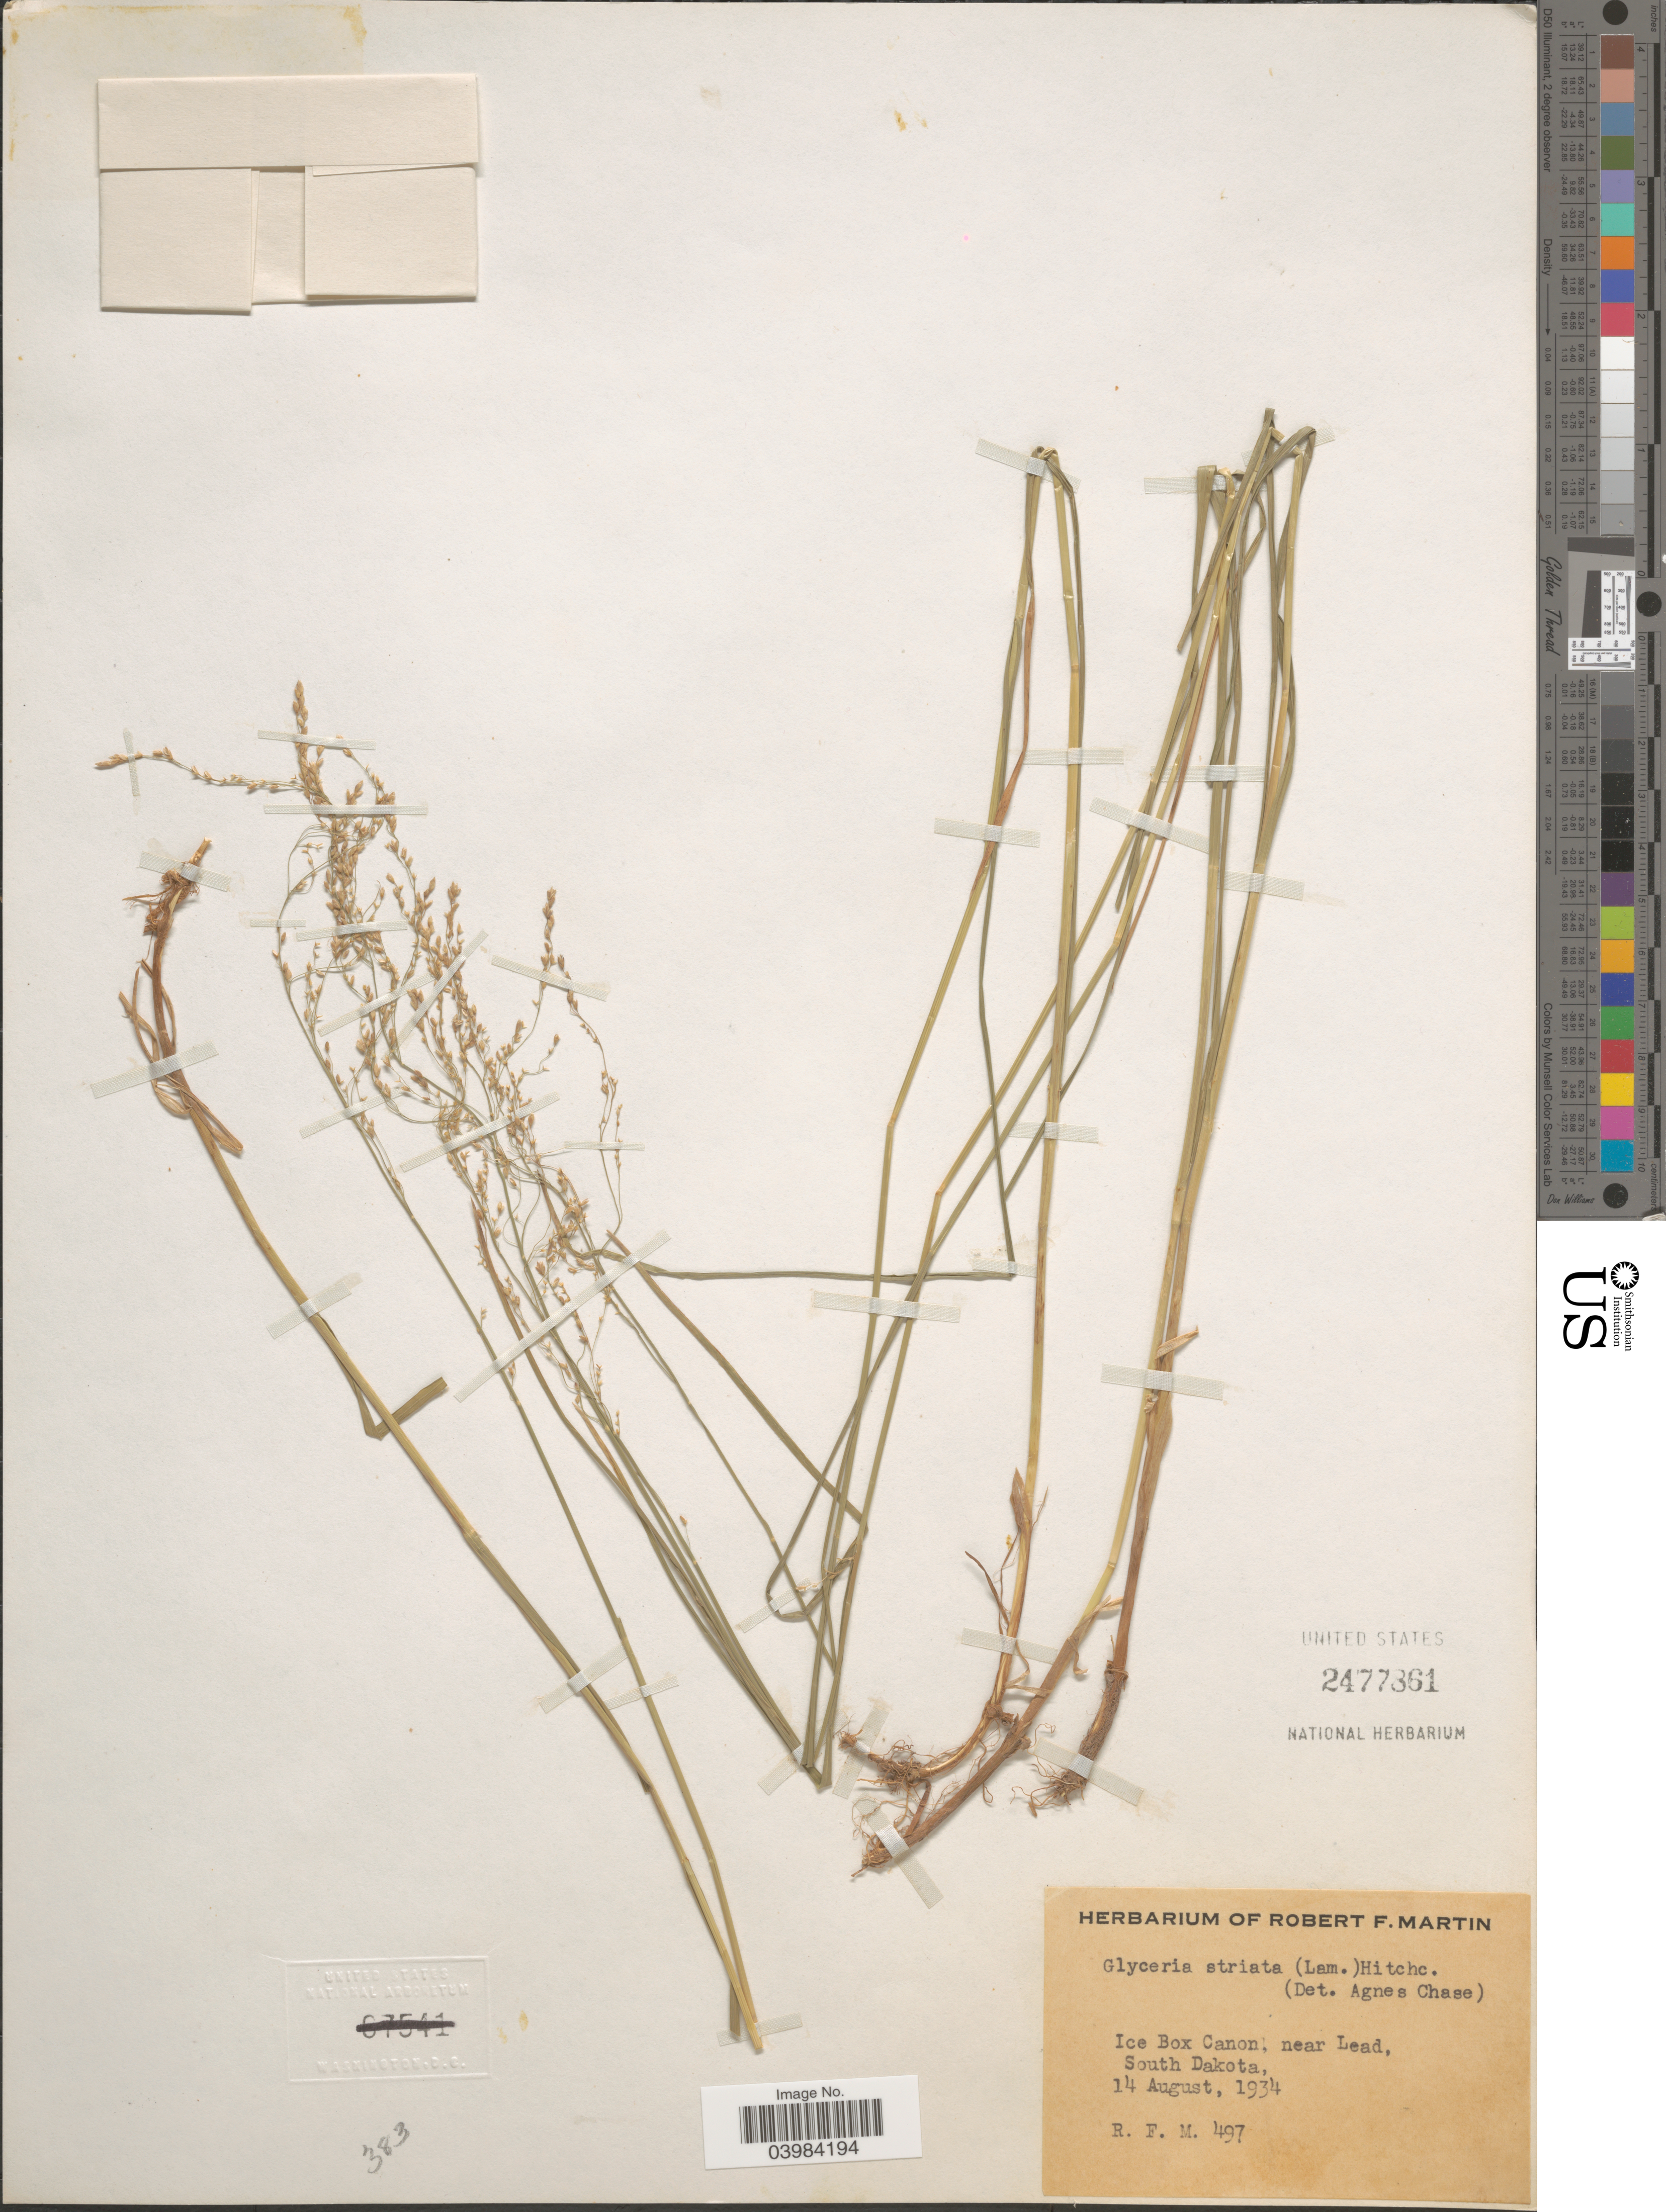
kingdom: Plantae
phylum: Tracheophyta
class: Liliopsida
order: Poales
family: Poaceae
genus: Glyceria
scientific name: Glyceria striata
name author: (Lam.) Hitchc.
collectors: R. F. Martin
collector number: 497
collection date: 1934-08-14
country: United States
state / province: South Dakota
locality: Ice Box Canon: near Lead.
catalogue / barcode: US 2477861